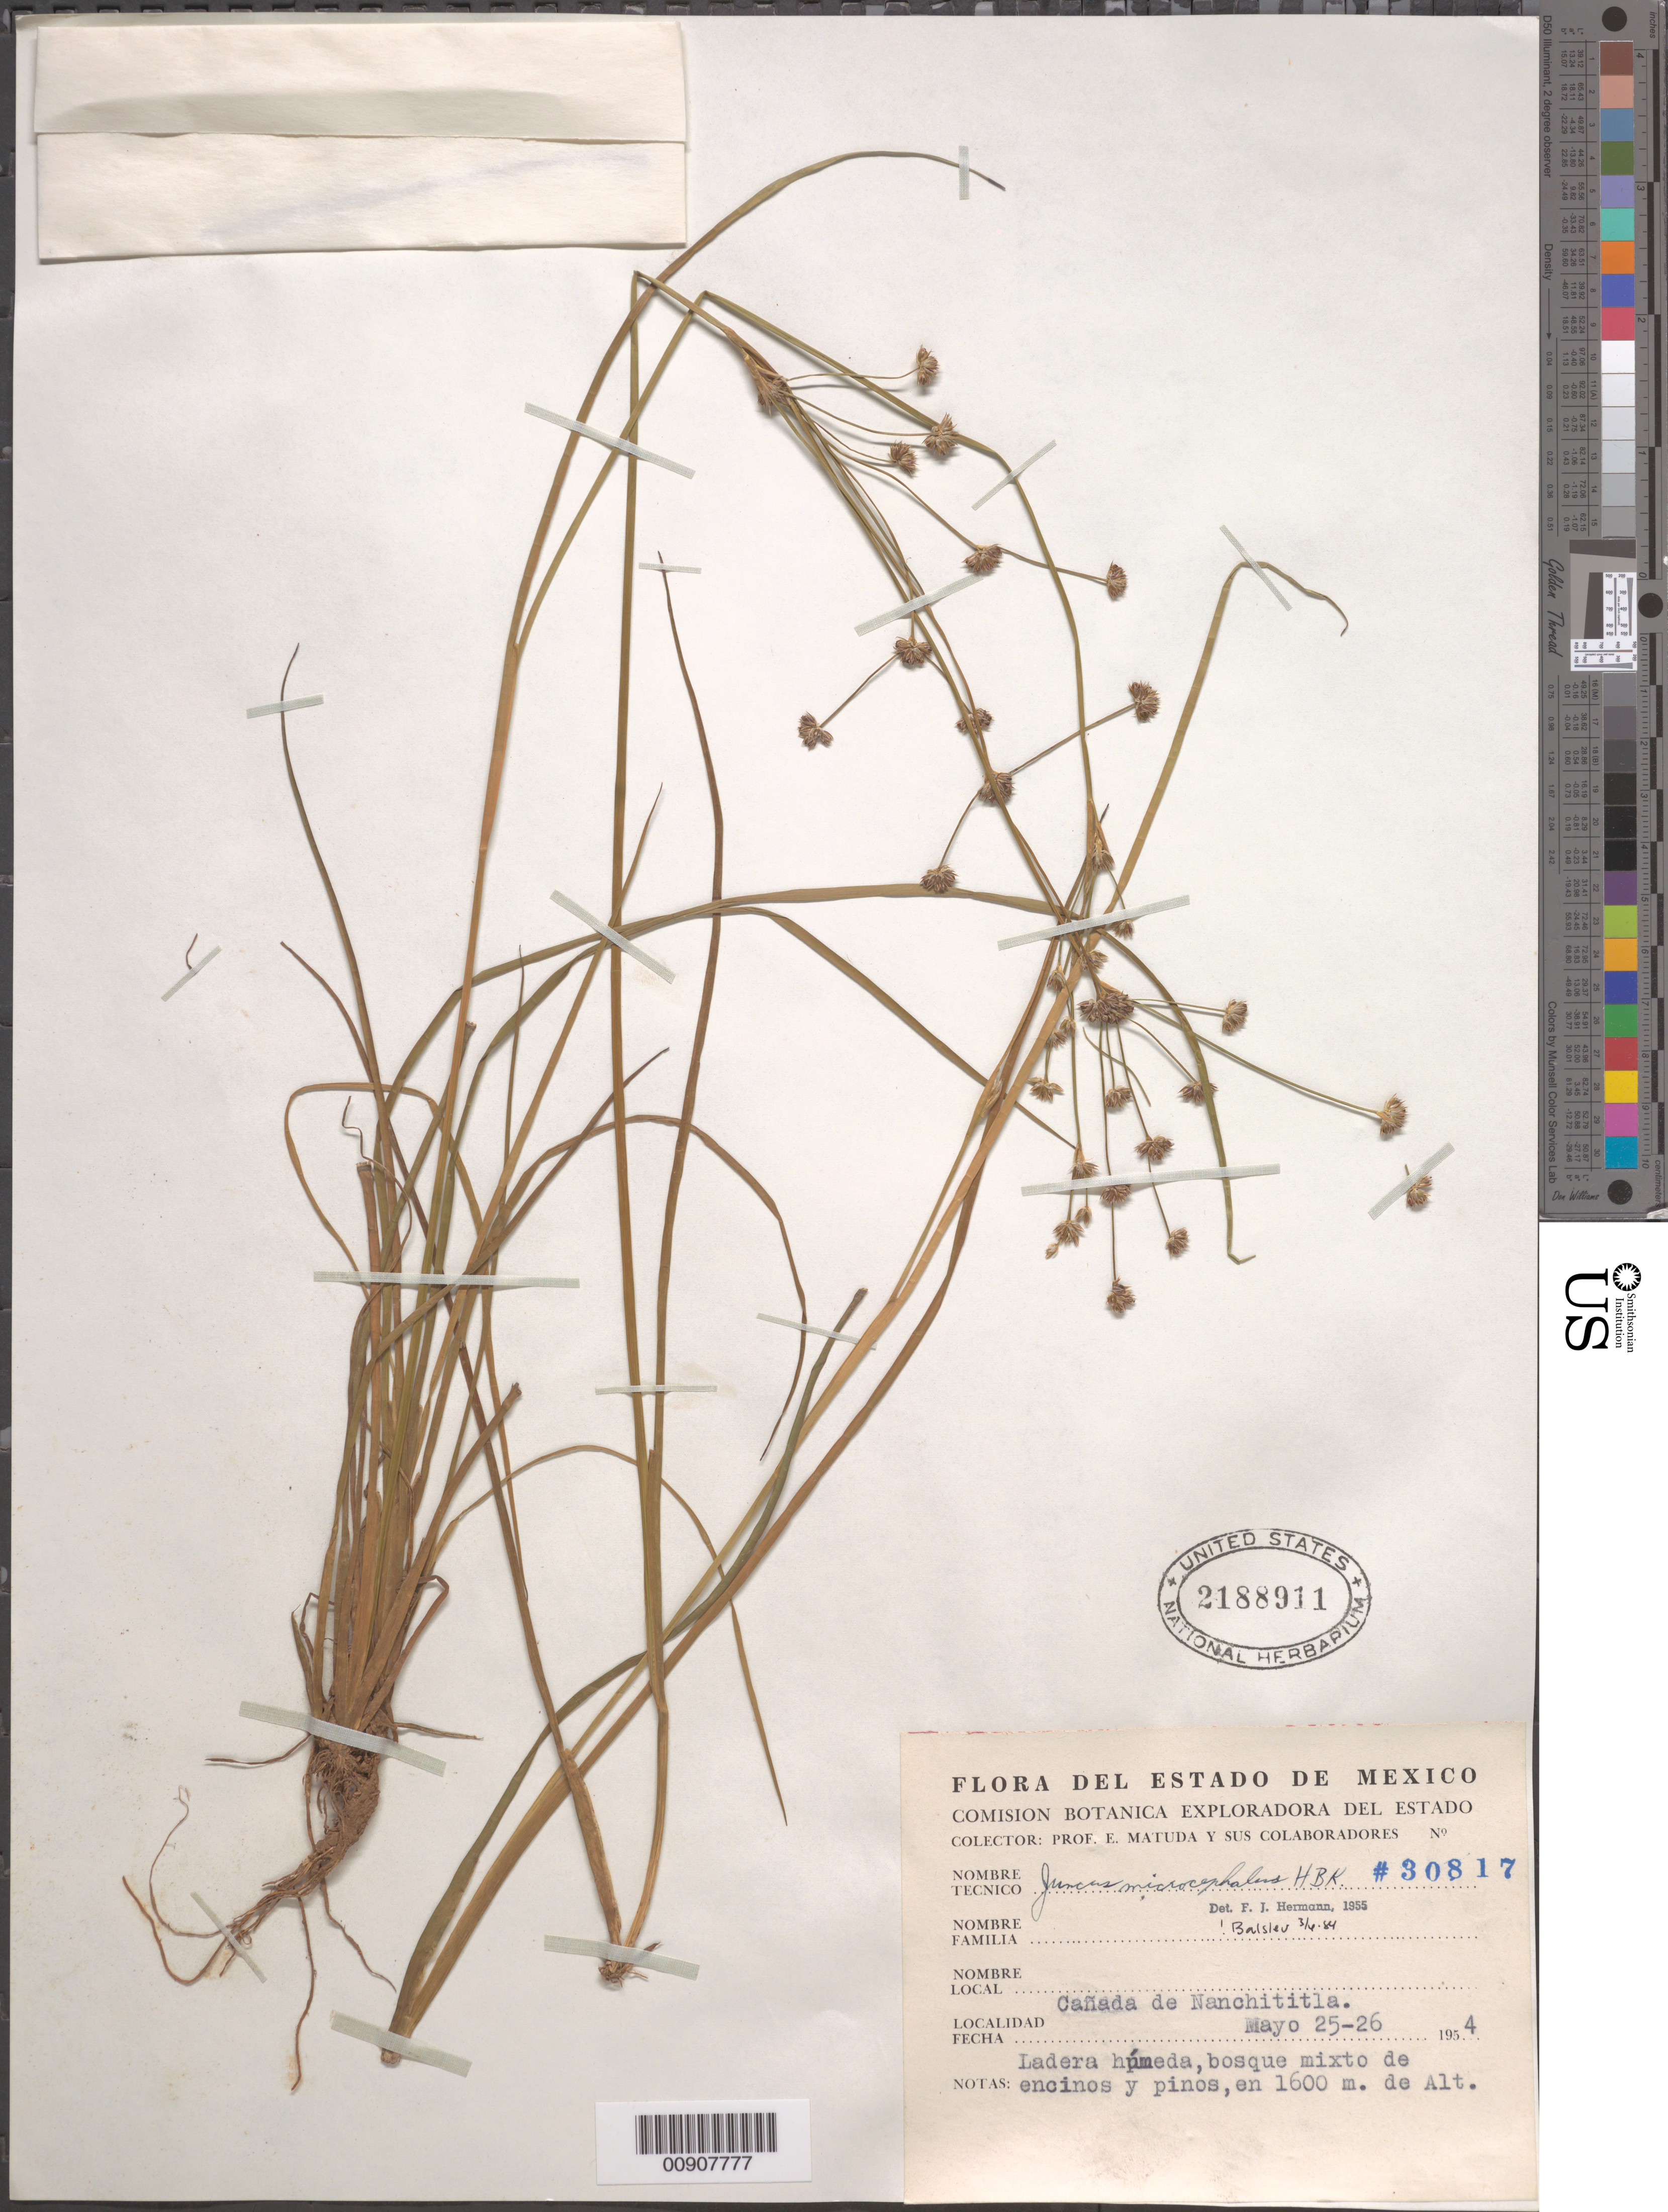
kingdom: Plantae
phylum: Tracheophyta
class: Liliopsida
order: Poales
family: Juncaceae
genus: Juncus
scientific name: Juncus microcephalus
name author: Kunth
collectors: E. Matuda & et al.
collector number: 30817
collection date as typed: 25 May 1954 to 26 May 1954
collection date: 1954-05-25/1954-05-26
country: Mexico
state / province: México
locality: Cañada de Nanchititla, Estado de México.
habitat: Ladera húmeda, bosque mixto de encinos y pinos.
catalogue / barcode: US 2188911